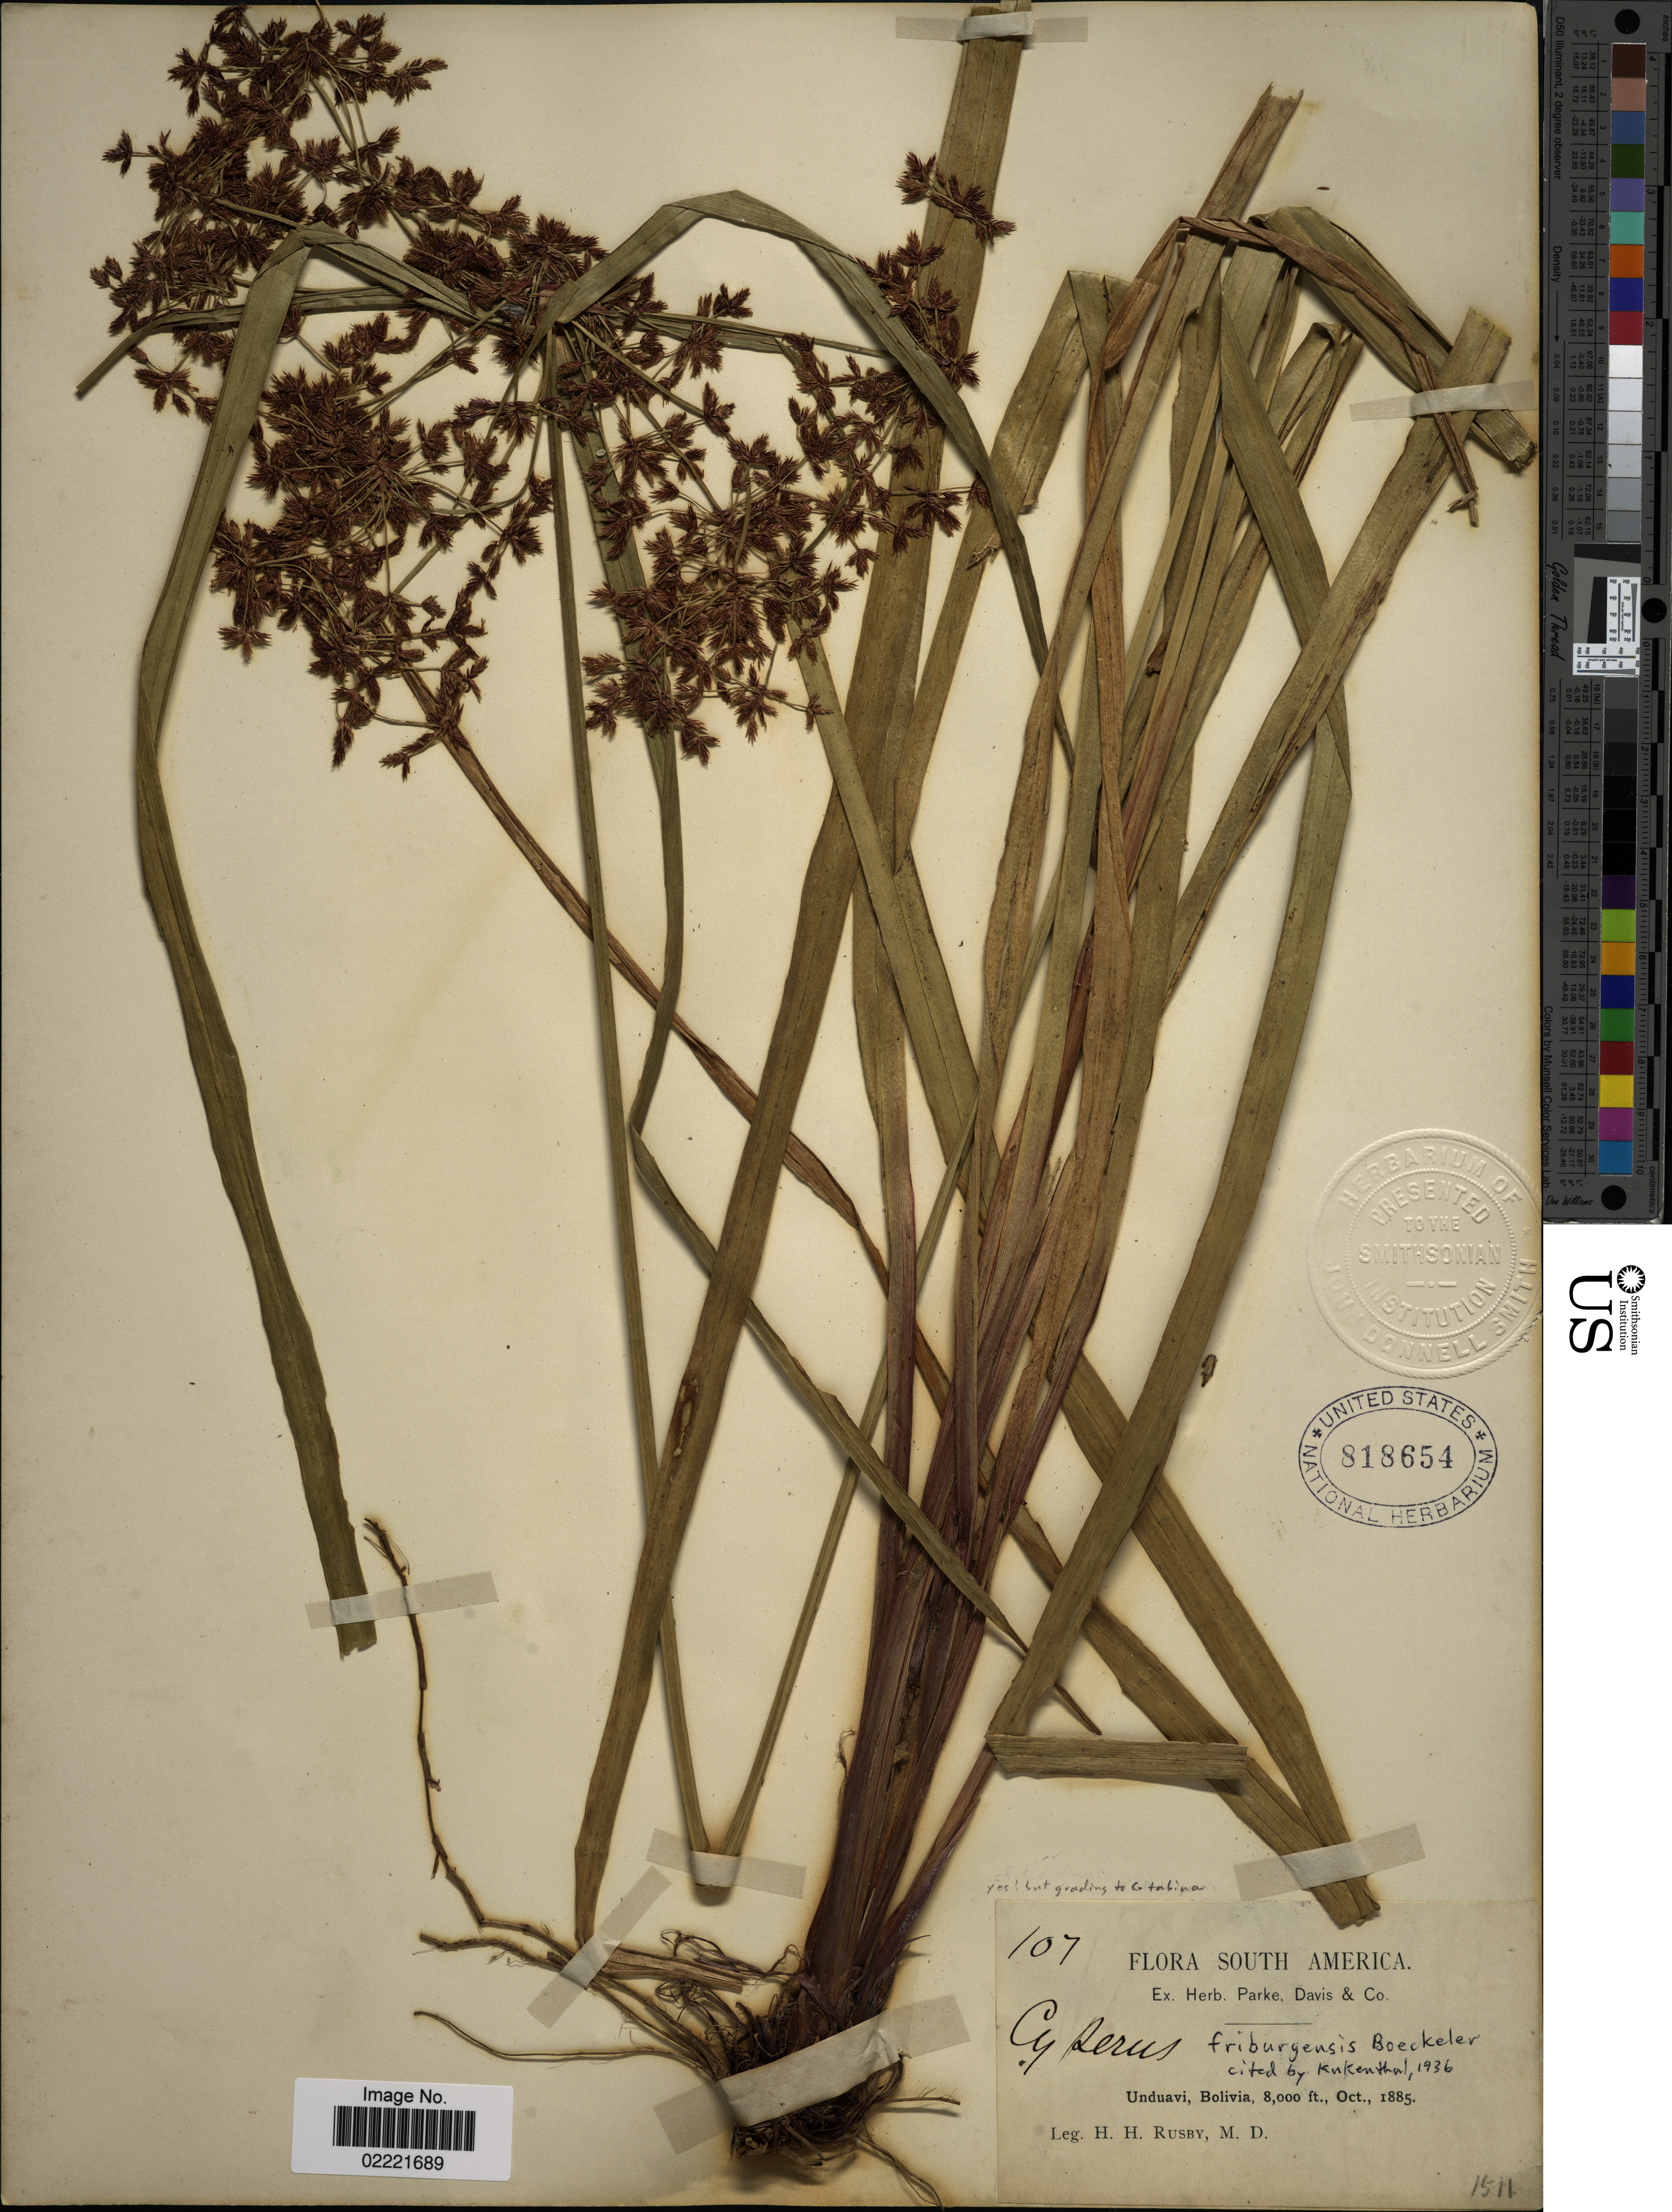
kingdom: Plantae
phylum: Tracheophyta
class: Liliopsida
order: Poales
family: Cyperaceae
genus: Cyperus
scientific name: Cyperus friburgensis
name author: Boeckeler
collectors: H. H. Rusby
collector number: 107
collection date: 1885-10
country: Bolivia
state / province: La Paz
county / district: Nor Yungas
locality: Unduavi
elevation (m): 2438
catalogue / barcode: US 818654